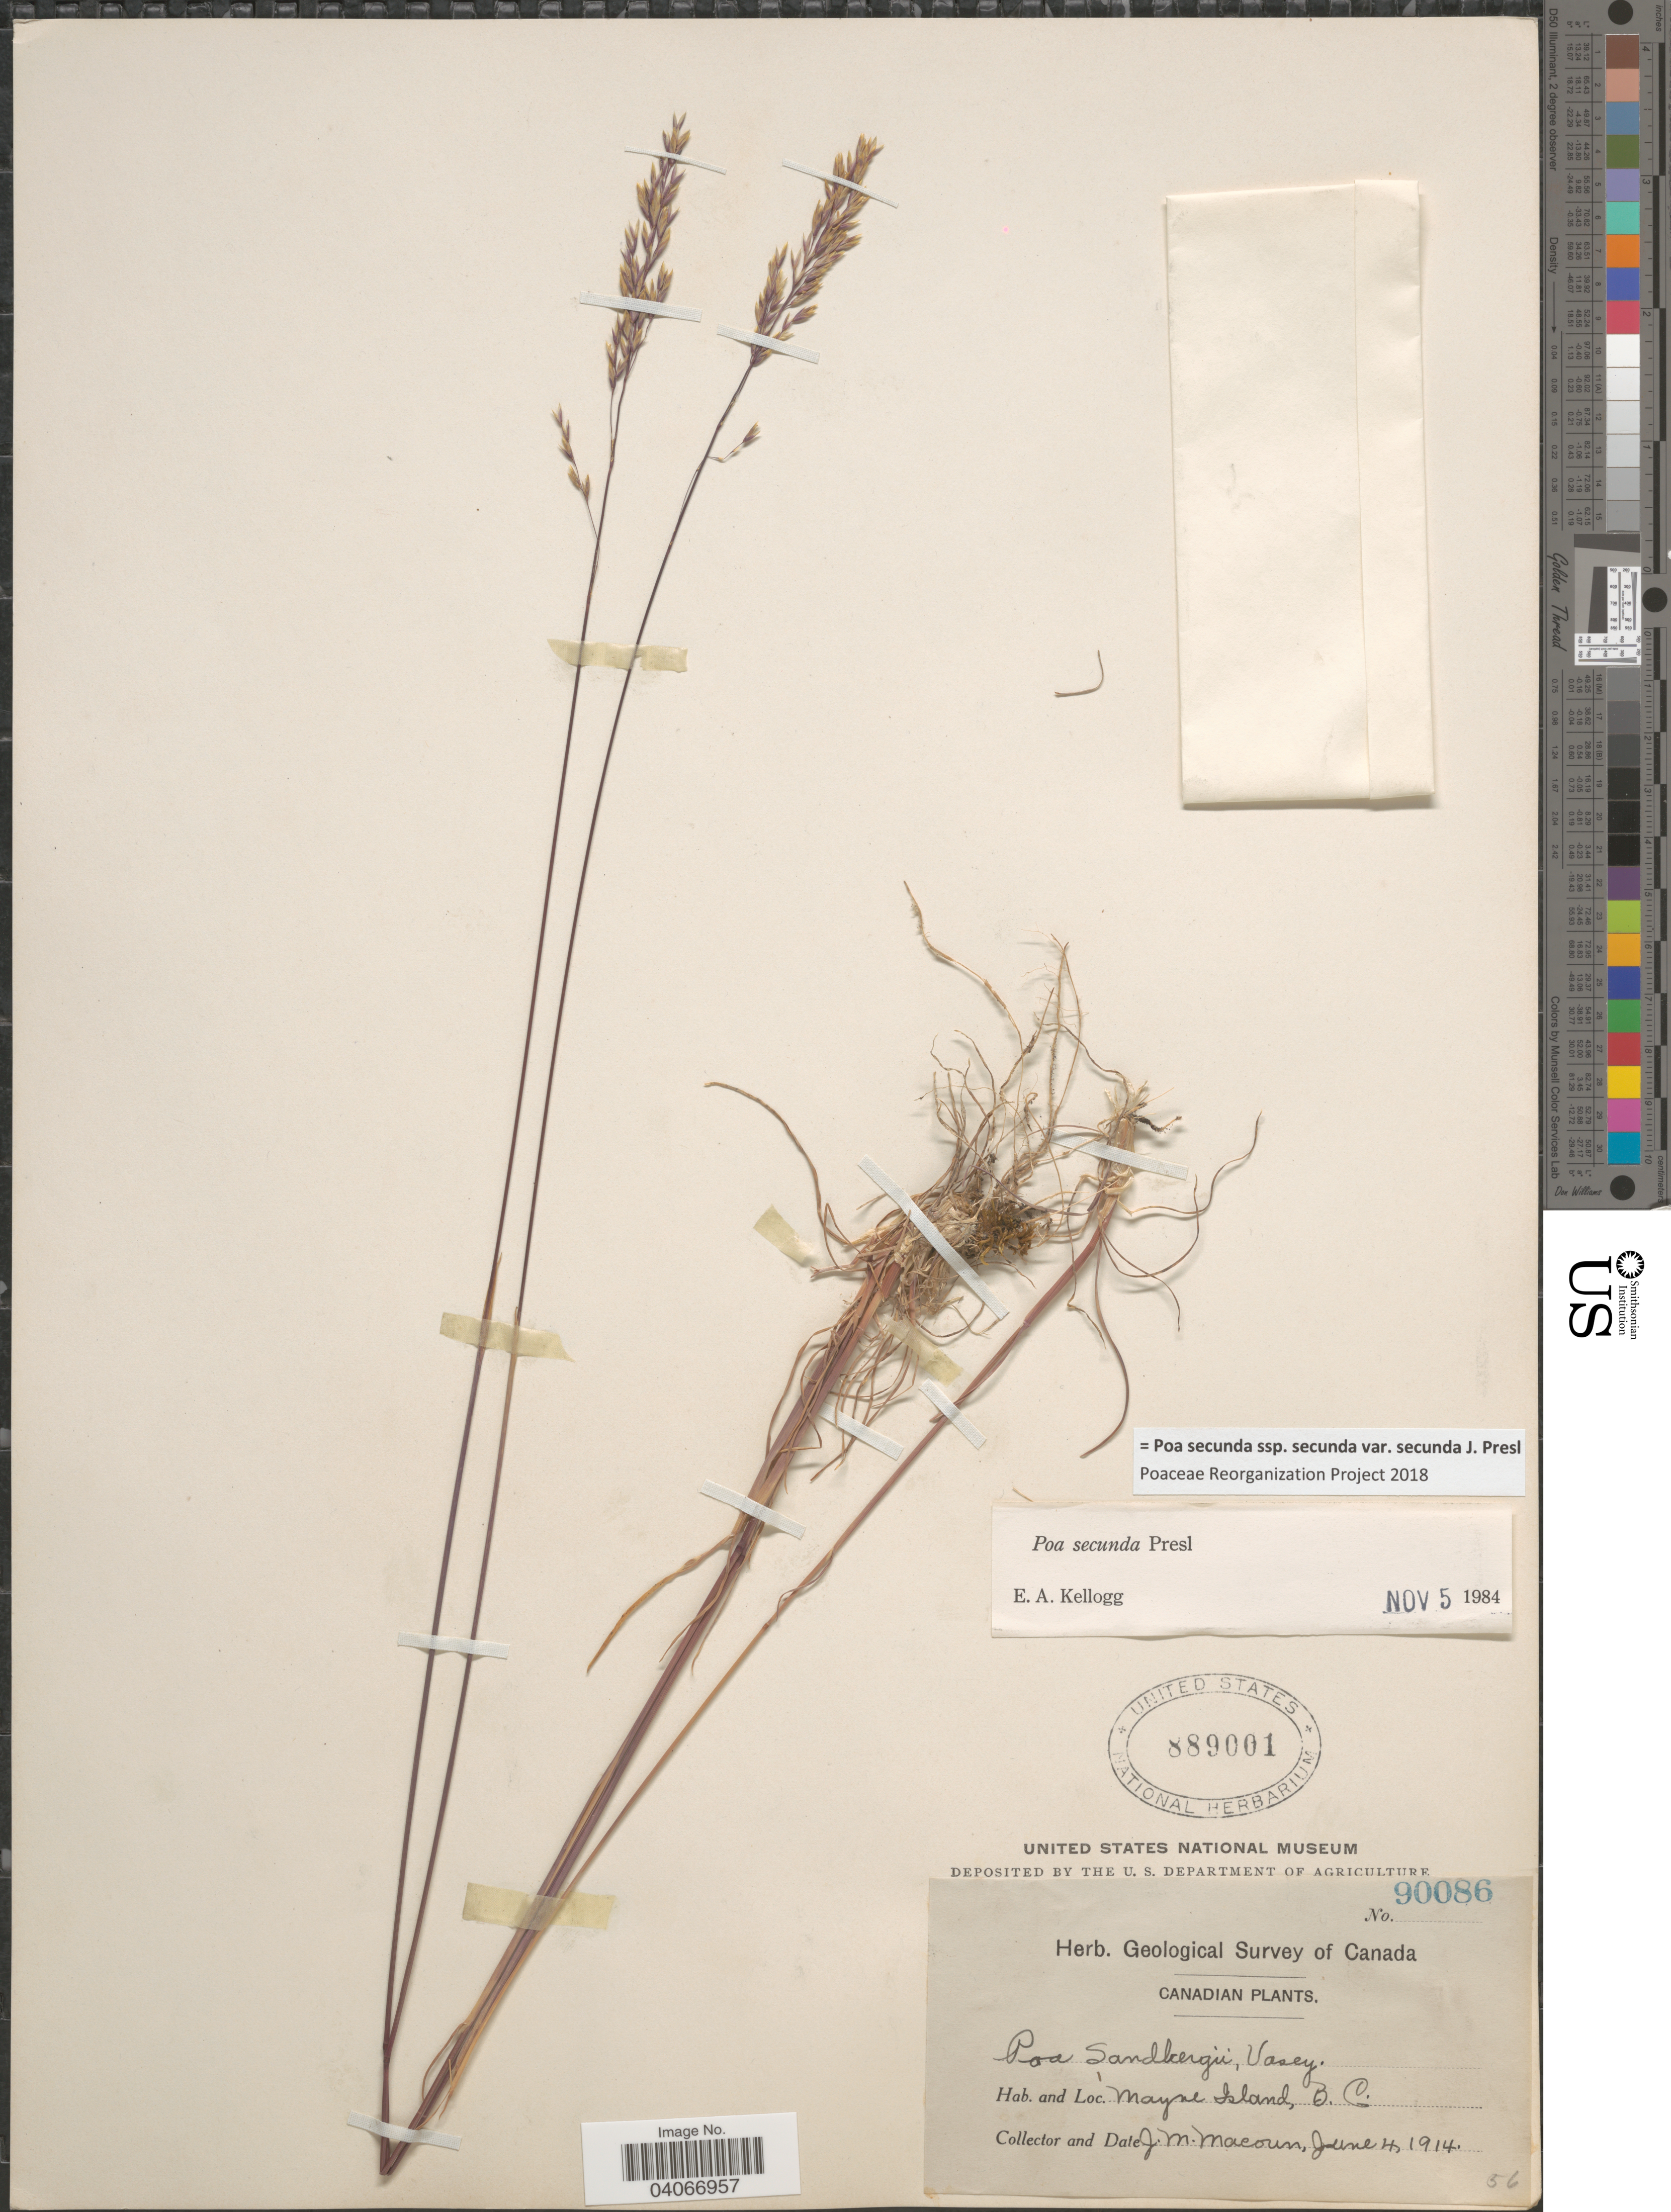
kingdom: Plantae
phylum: Tracheophyta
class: Liliopsida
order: Poales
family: Poaceae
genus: Poa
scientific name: Poa secunda subsp. secunda var. secunda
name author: J. Presl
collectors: J. M. Macoun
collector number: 90086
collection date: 1914-06-04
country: Canada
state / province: British Columbia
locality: Mayne Island. Herb. Geological Survey of Canada.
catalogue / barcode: US 889001